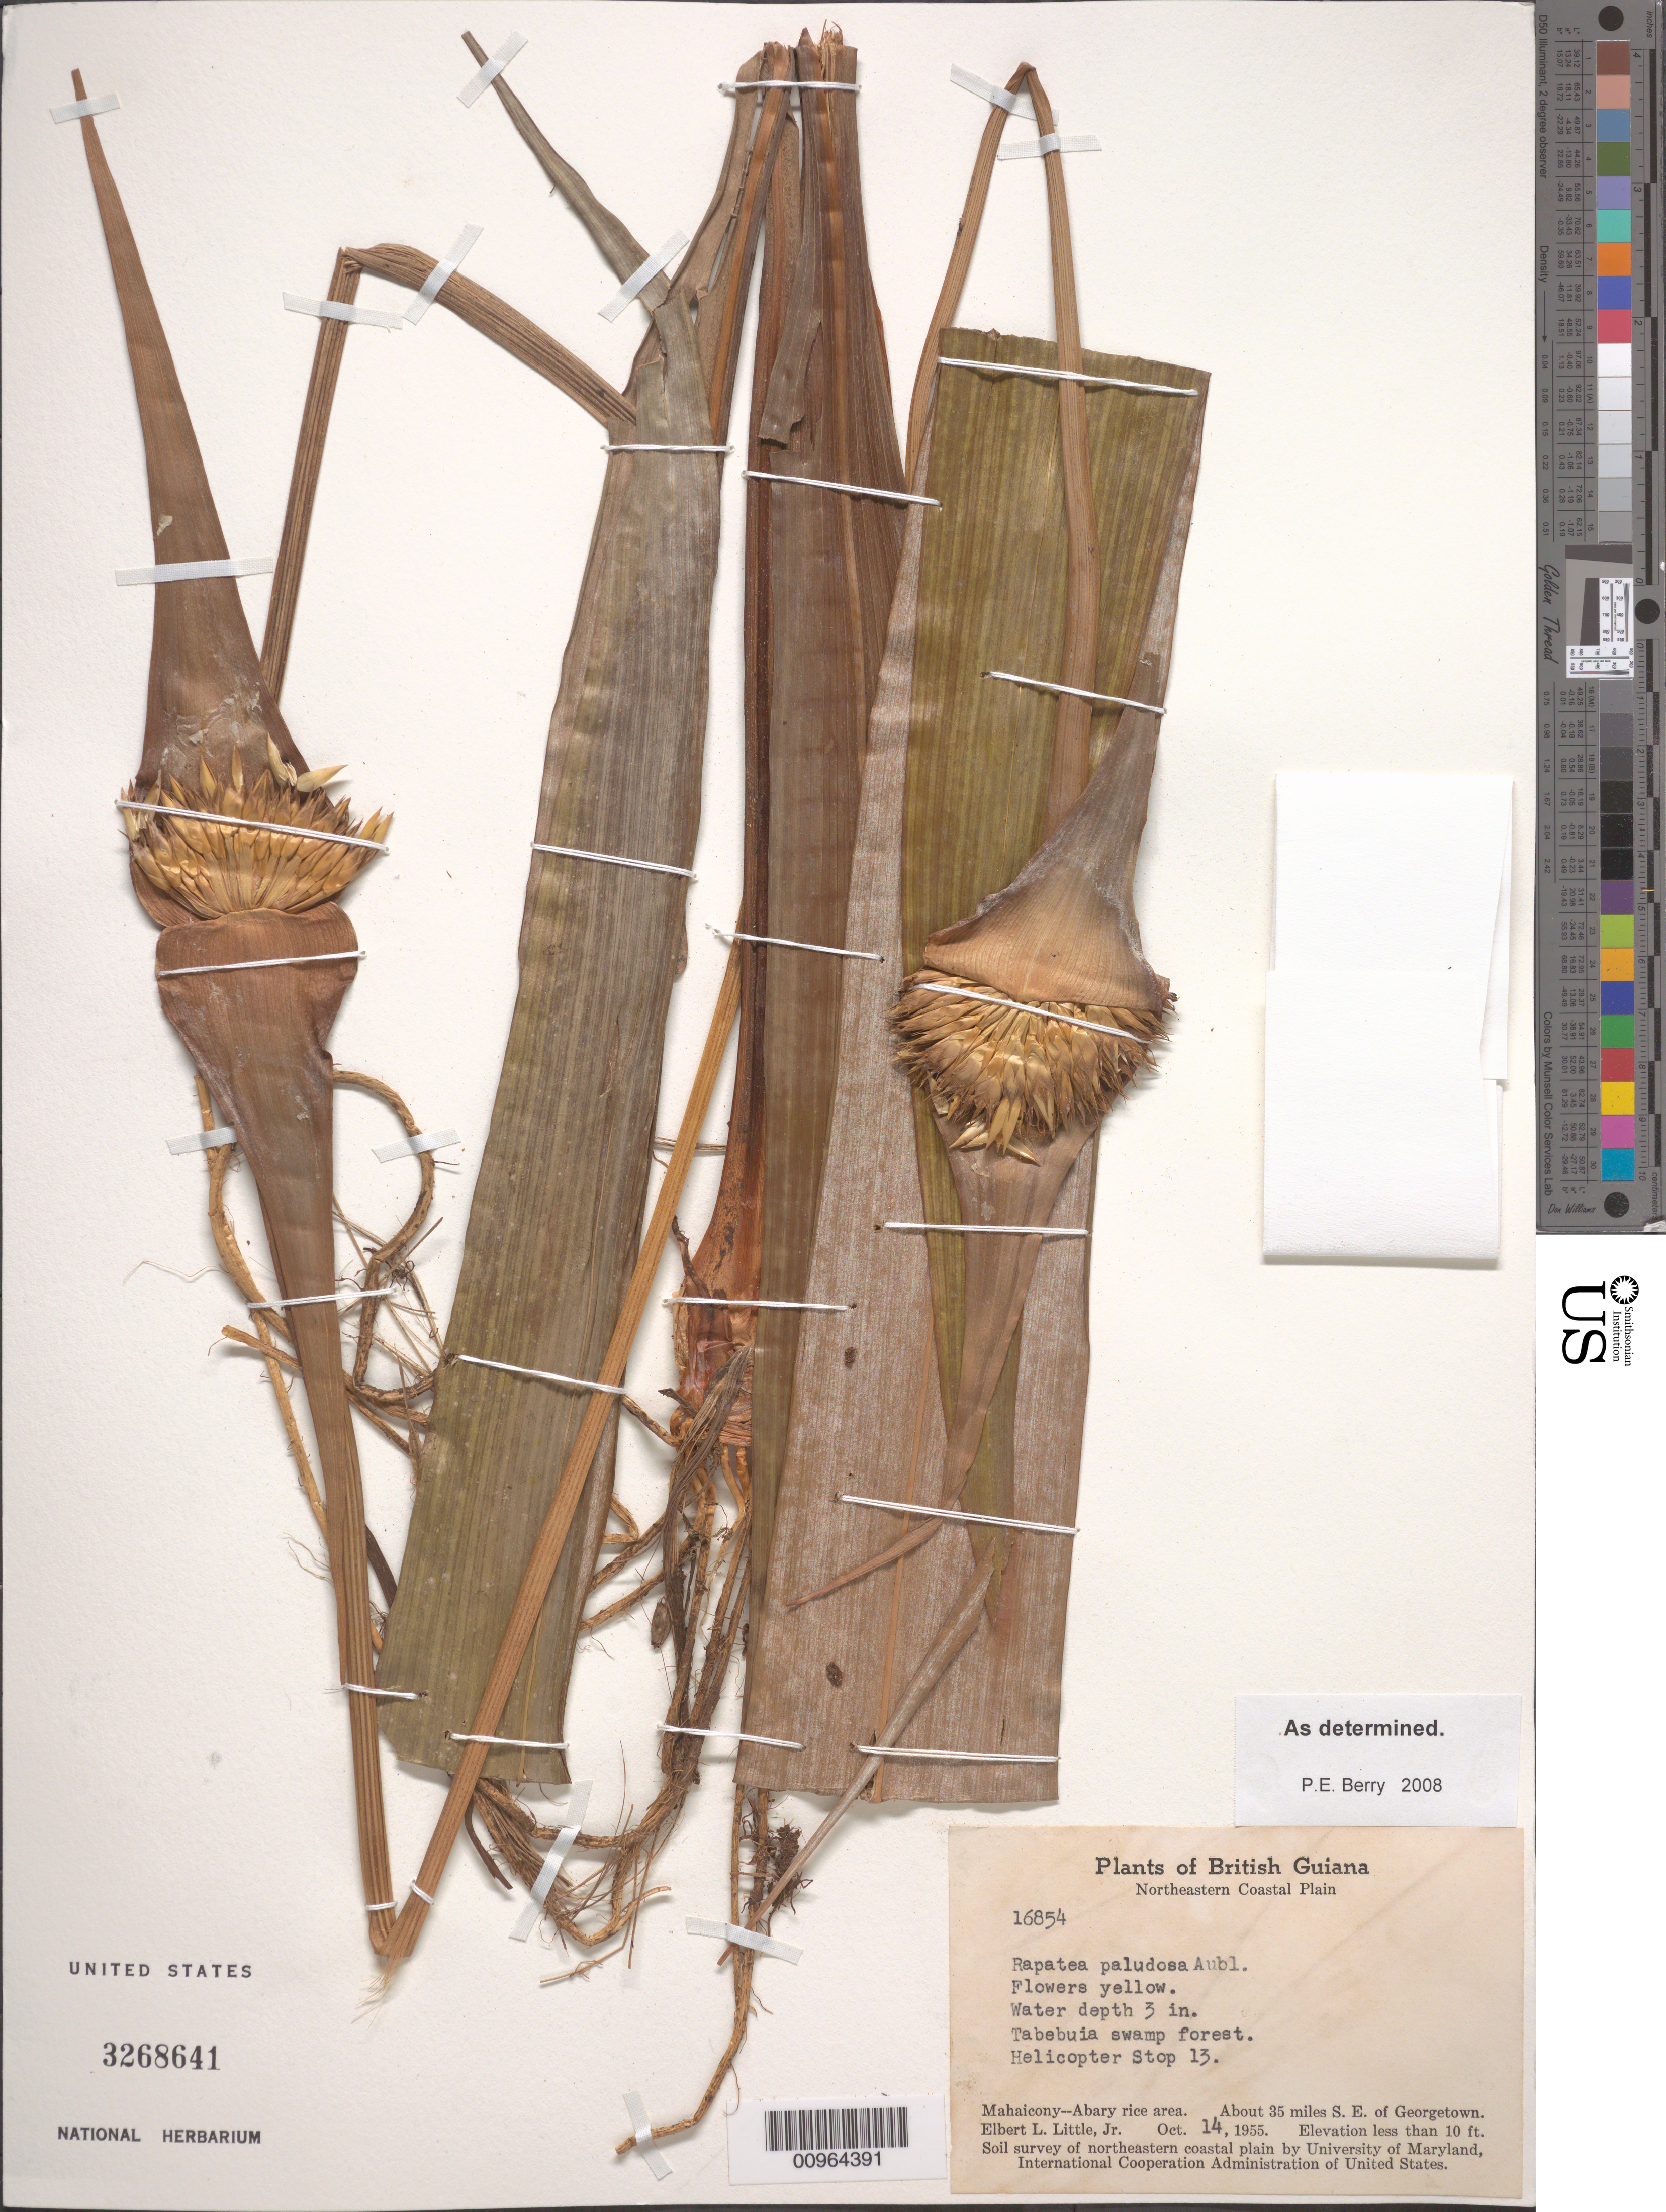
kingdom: Plantae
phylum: Tracheophyta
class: Liliopsida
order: Poales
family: Rapateaceae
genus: Rapatea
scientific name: Rapatea paludosa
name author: Aubl.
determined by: Berry, P. E., (WIS), University of Wisconsin - Madison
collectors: E. L. Little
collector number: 16854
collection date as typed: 14-Oct-55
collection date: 1955-10-14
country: Guyana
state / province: Mahaica-Berbice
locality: Mahaicony-Abary rice area, E bank Demerara R., about 35 mi. SE of Georgetown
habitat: Tabebuia swamp forest, water depth 3 in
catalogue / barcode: US 3268641